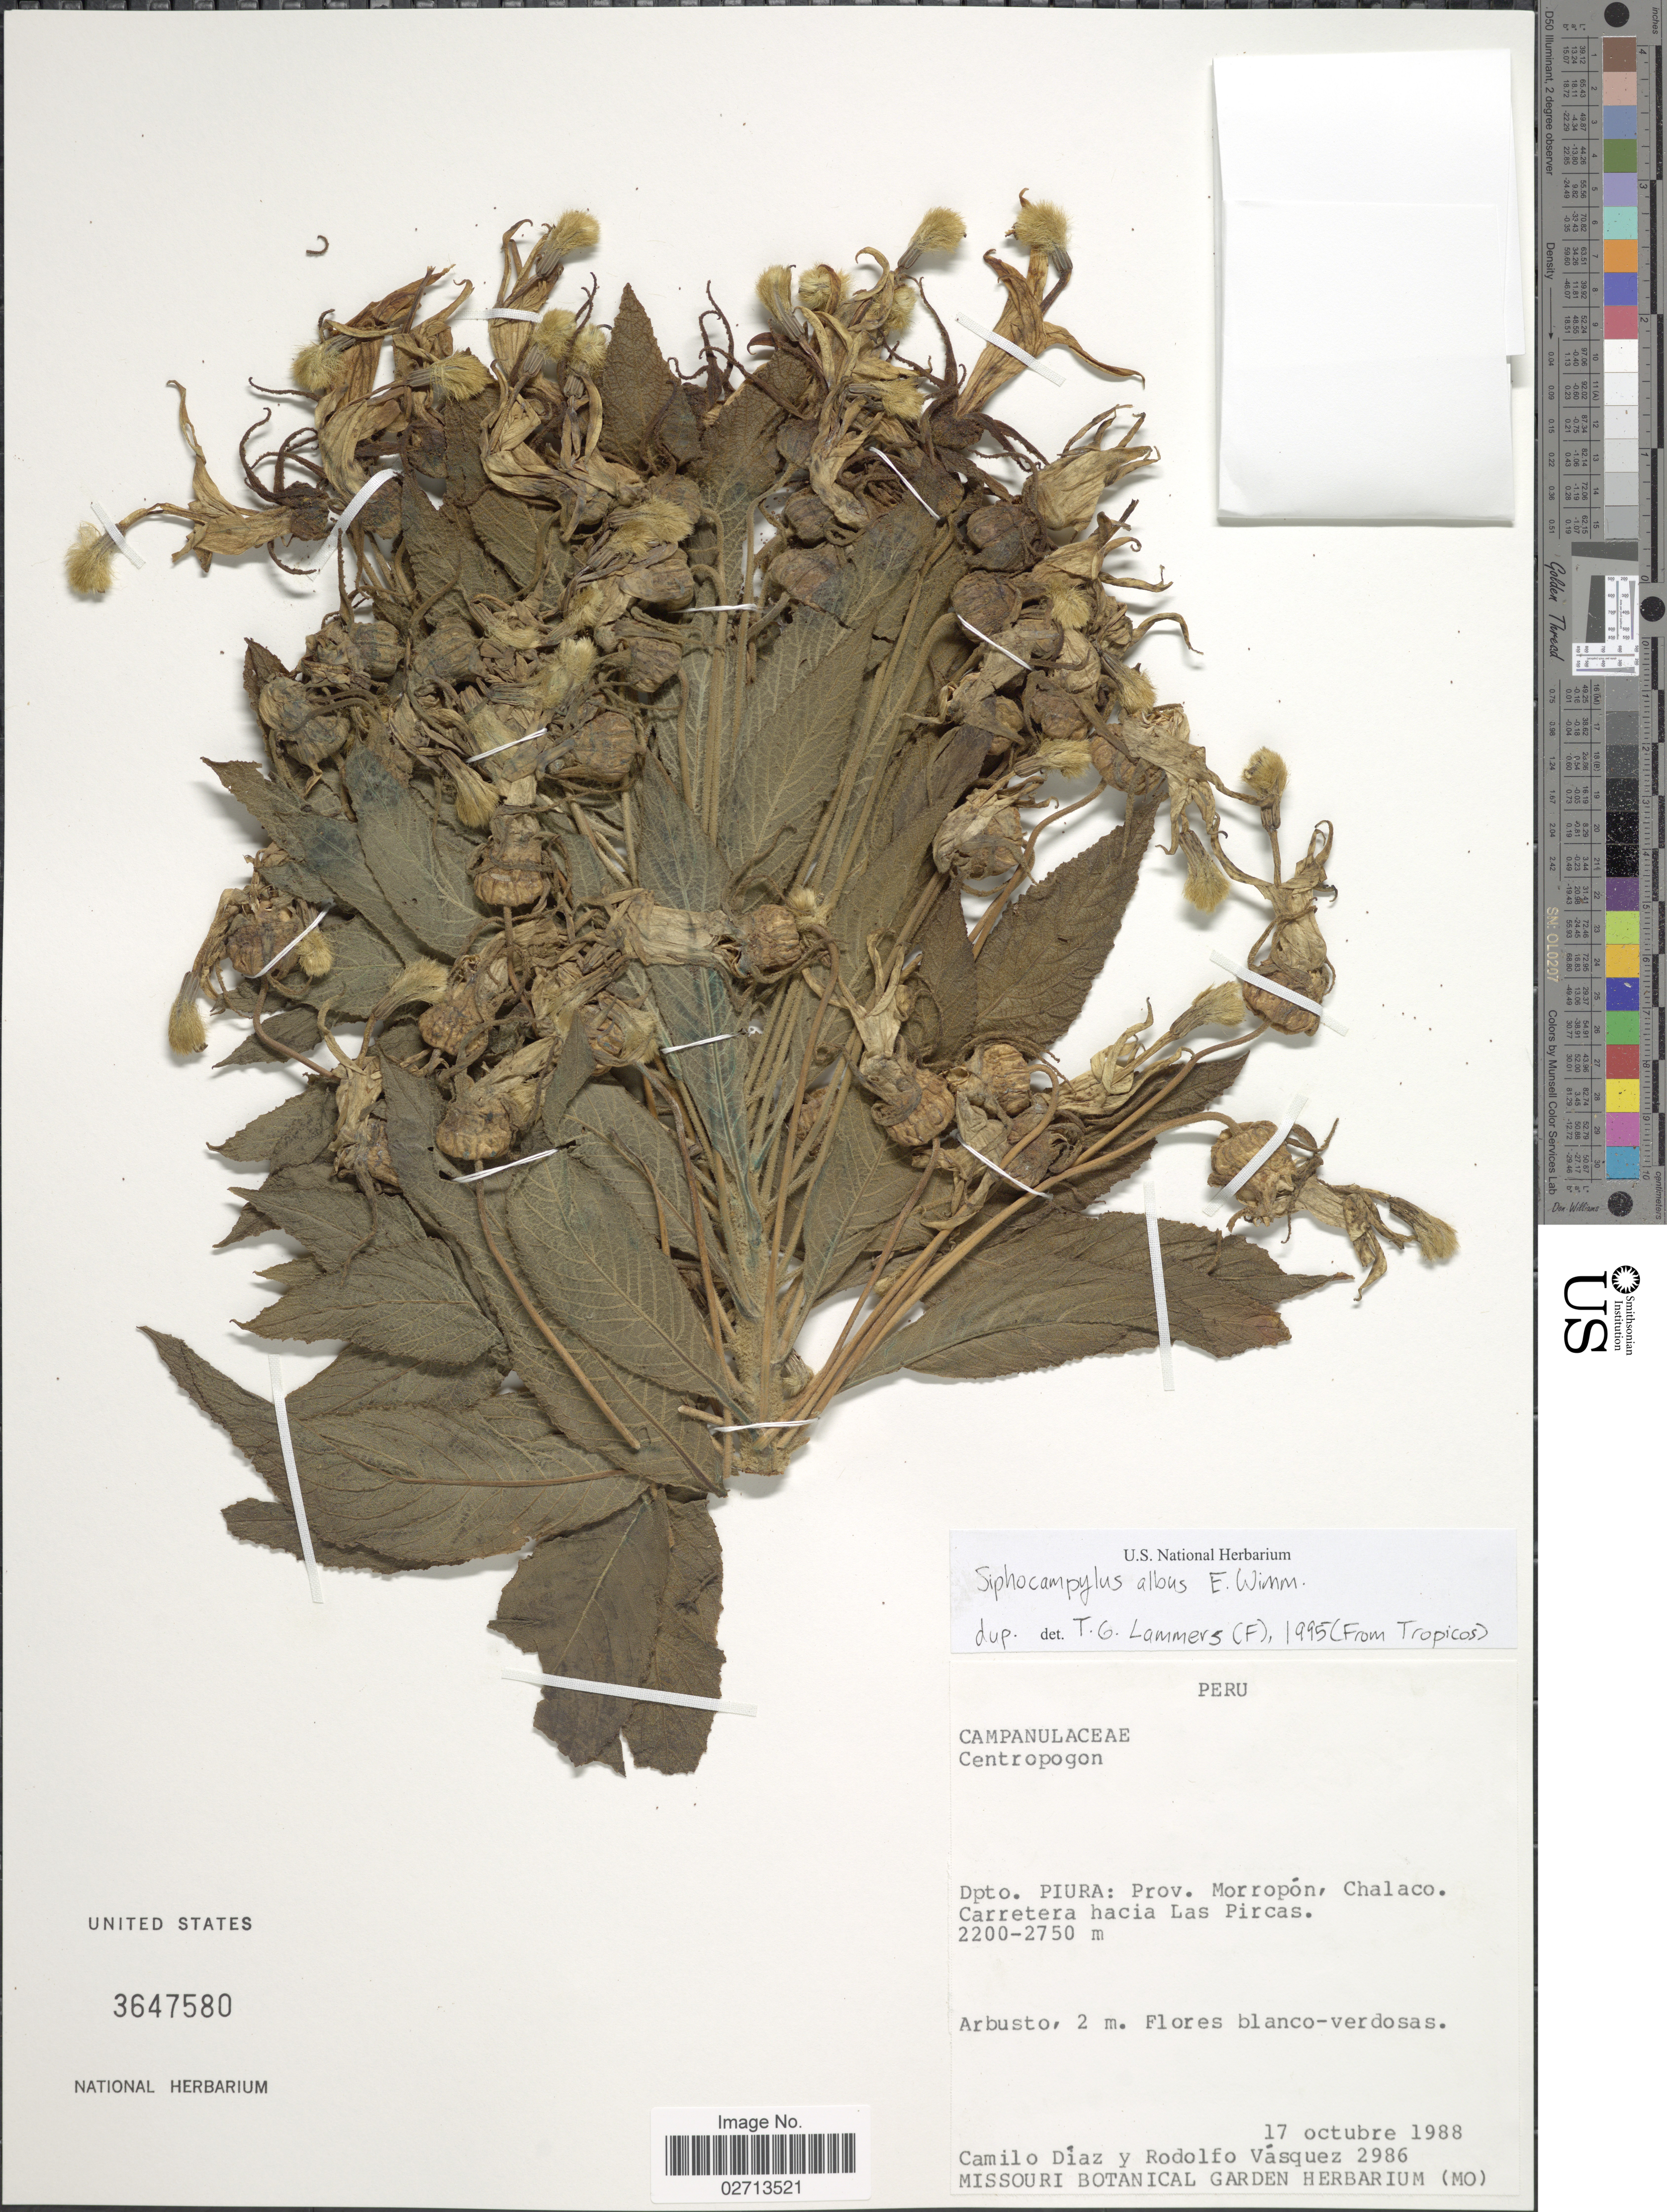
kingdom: Plantae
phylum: Tracheophyta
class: Magnoliopsida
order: Asterales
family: Campanulaceae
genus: Siphocampylus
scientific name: Siphocampylus albus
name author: E. Wimm.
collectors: C. Díaz & R. Vásquez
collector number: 2986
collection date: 1988-10-17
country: Peru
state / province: Piura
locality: Prov. Morropon, Chalaco. Carretera hacia Las Pircas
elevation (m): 2200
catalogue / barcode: US 3647580